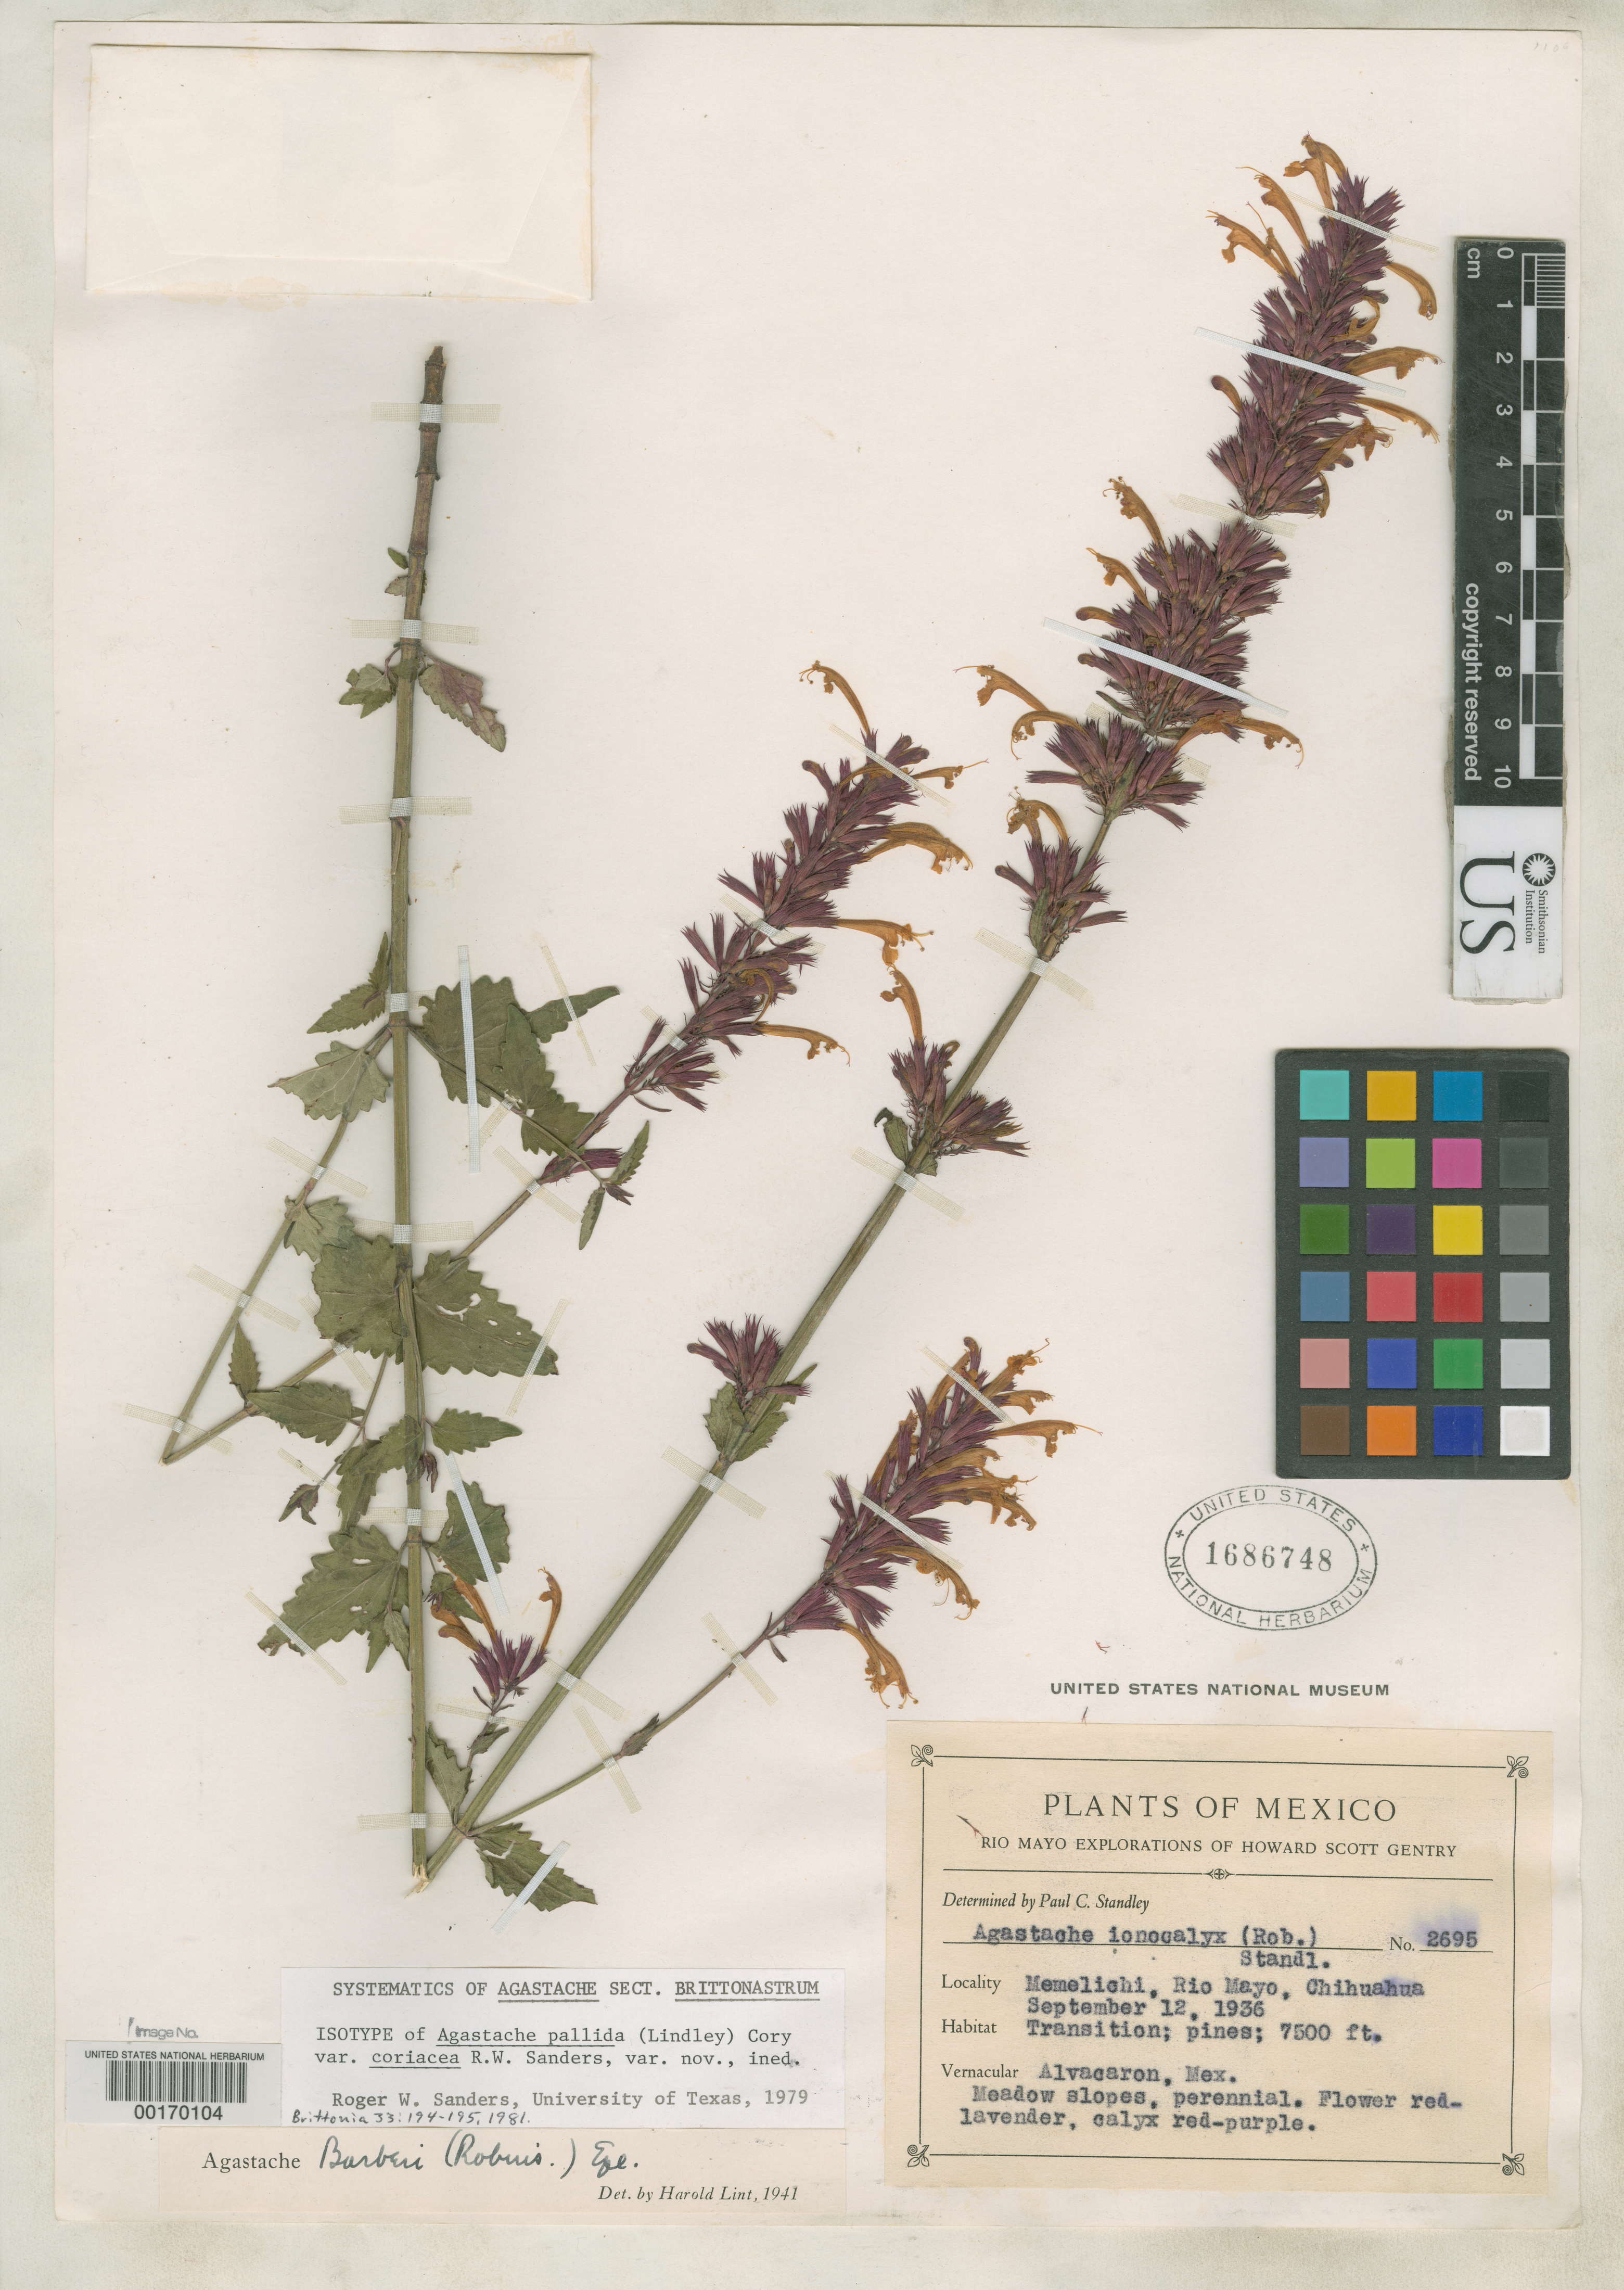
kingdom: Plantae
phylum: Tracheophyta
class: Magnoliopsida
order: Lamiales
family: Lamiaceae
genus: Agastache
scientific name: Agastache pallida var. coriacea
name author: Sanders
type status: Isotype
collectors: H. S. Gentry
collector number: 2695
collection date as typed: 12 Sep 1936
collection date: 1936-09-12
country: Mexico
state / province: Chihuahua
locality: Memelichi, Rio Mayo.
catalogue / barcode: US 1686748